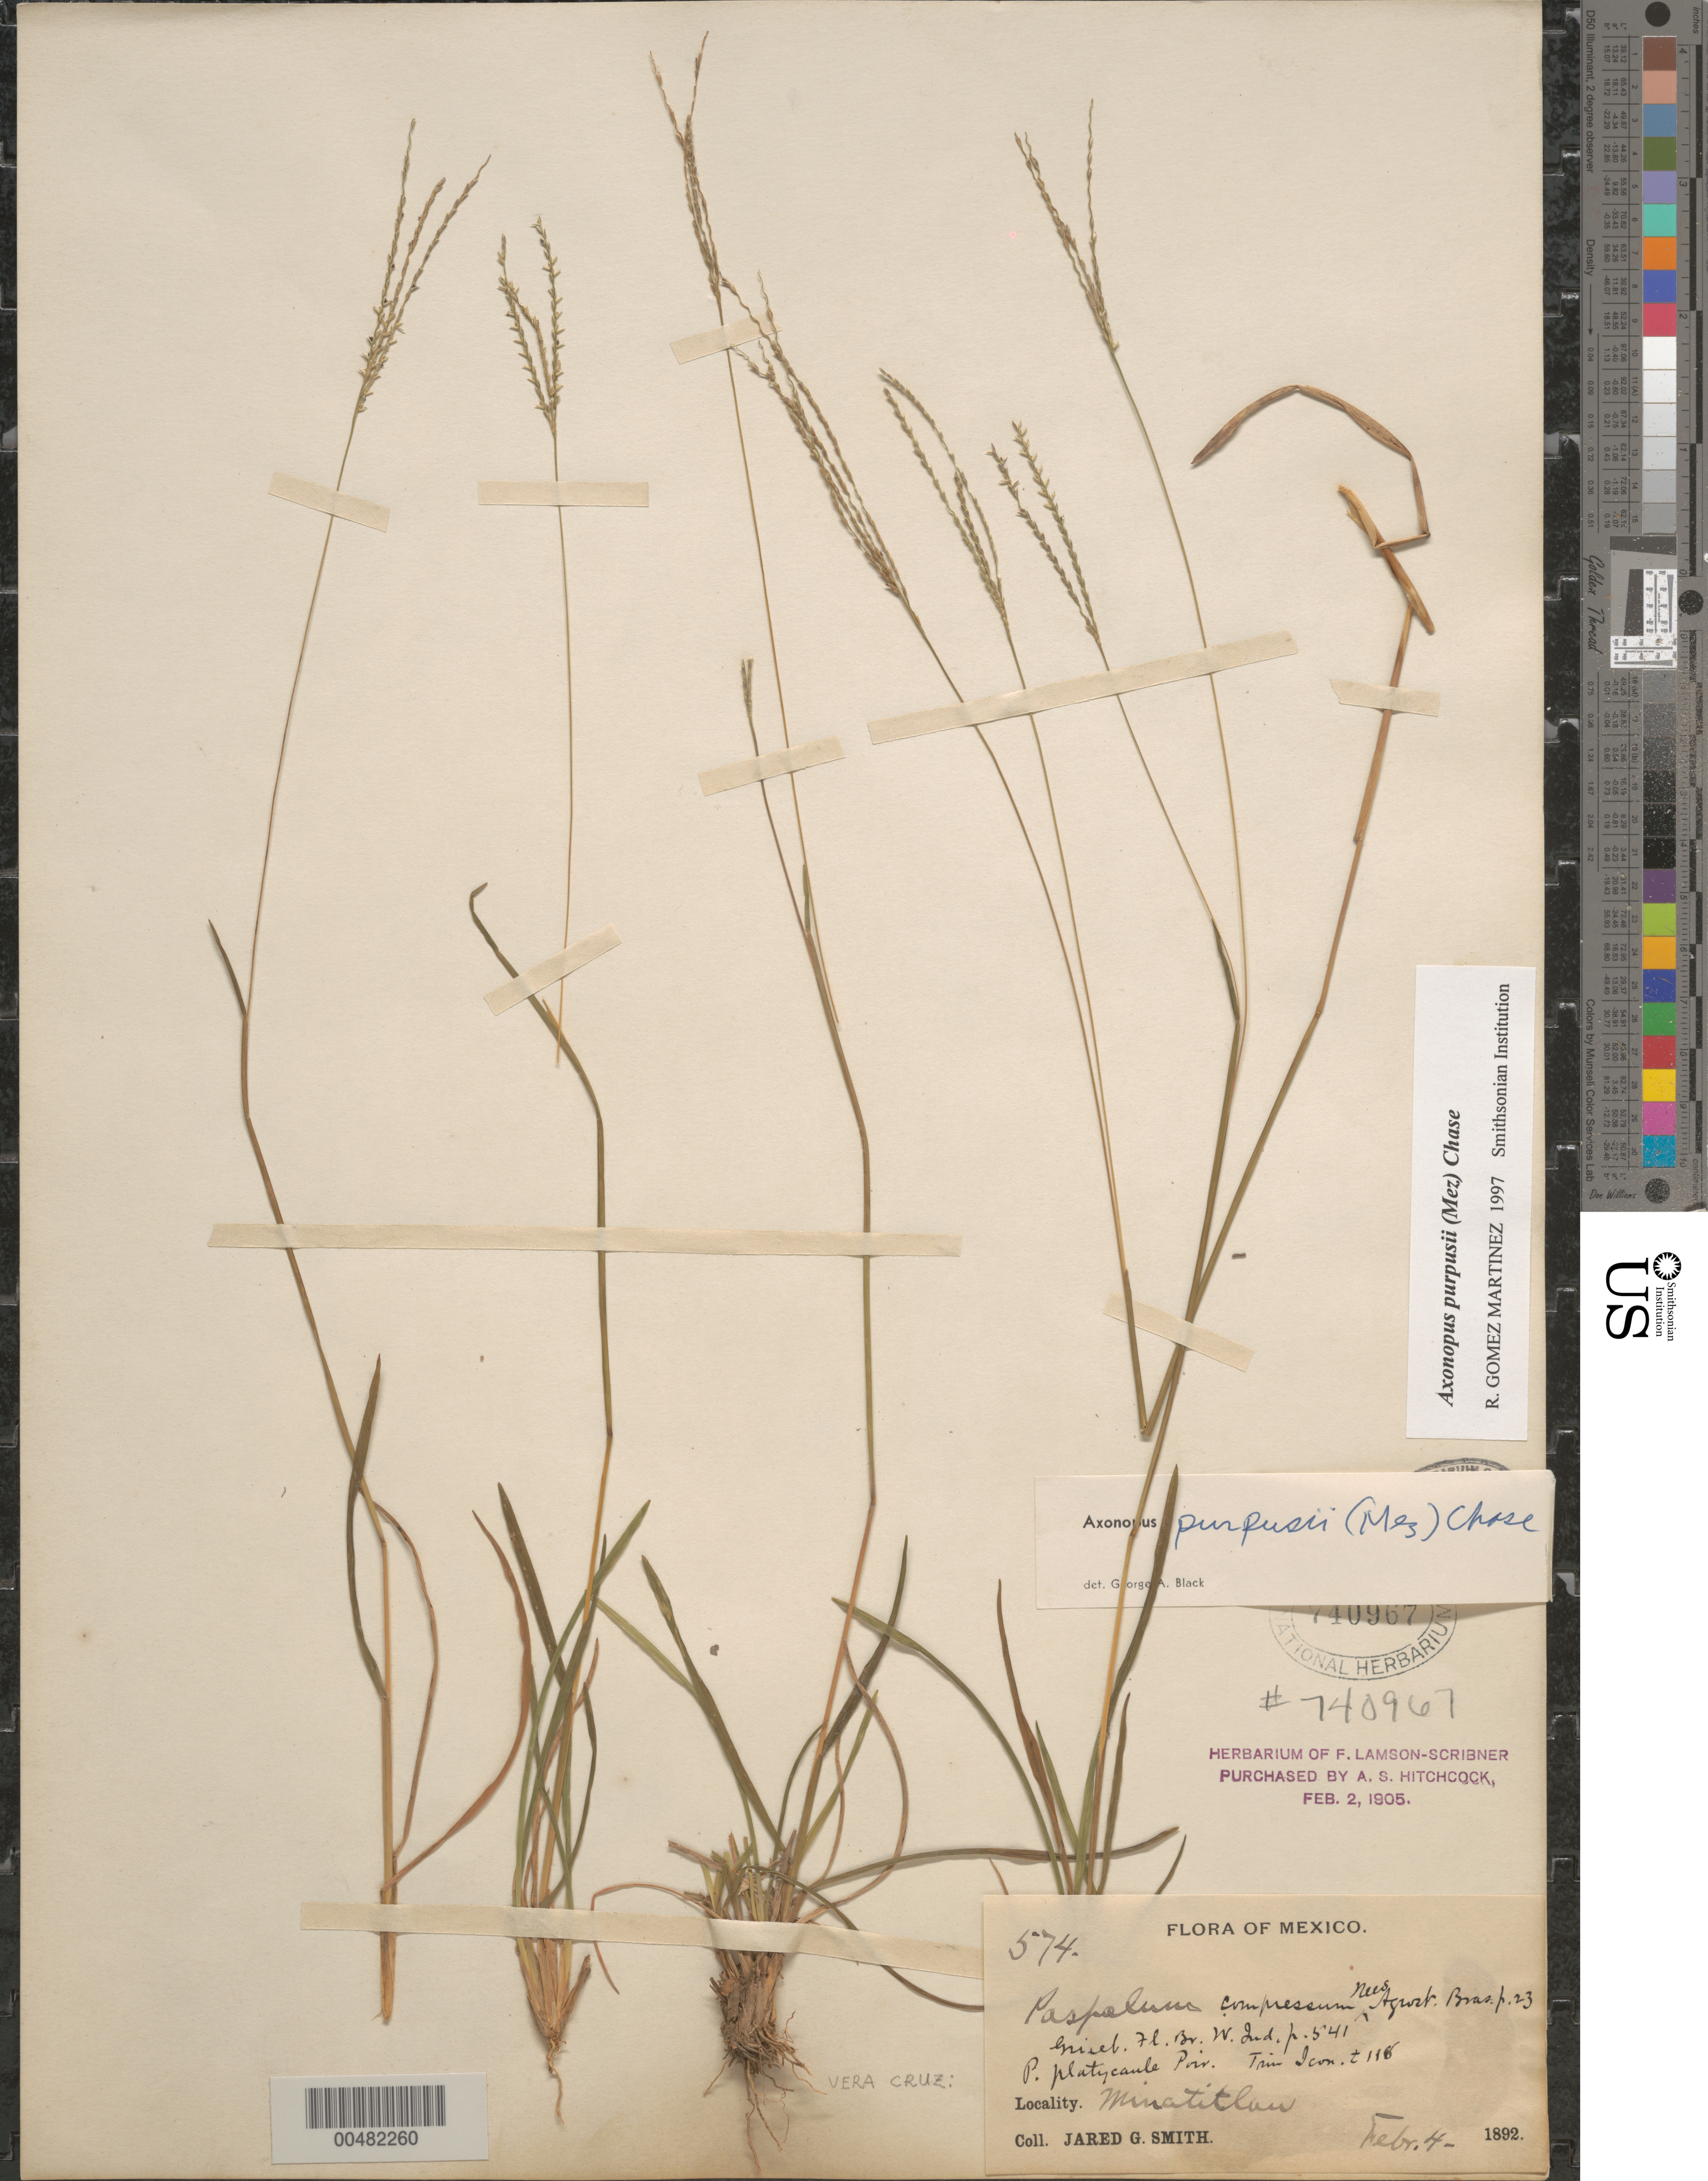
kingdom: Plantae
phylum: Tracheophyta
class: Liliopsida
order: Poales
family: Poaceae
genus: Axonopus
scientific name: Axonopus purpusii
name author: (Mez) Chase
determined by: Black, G. A.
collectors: J. G. Smith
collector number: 574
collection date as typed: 4 Feb 1892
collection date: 1892-02-04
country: Mexico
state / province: Veracruz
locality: Minatitlán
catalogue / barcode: US 740967